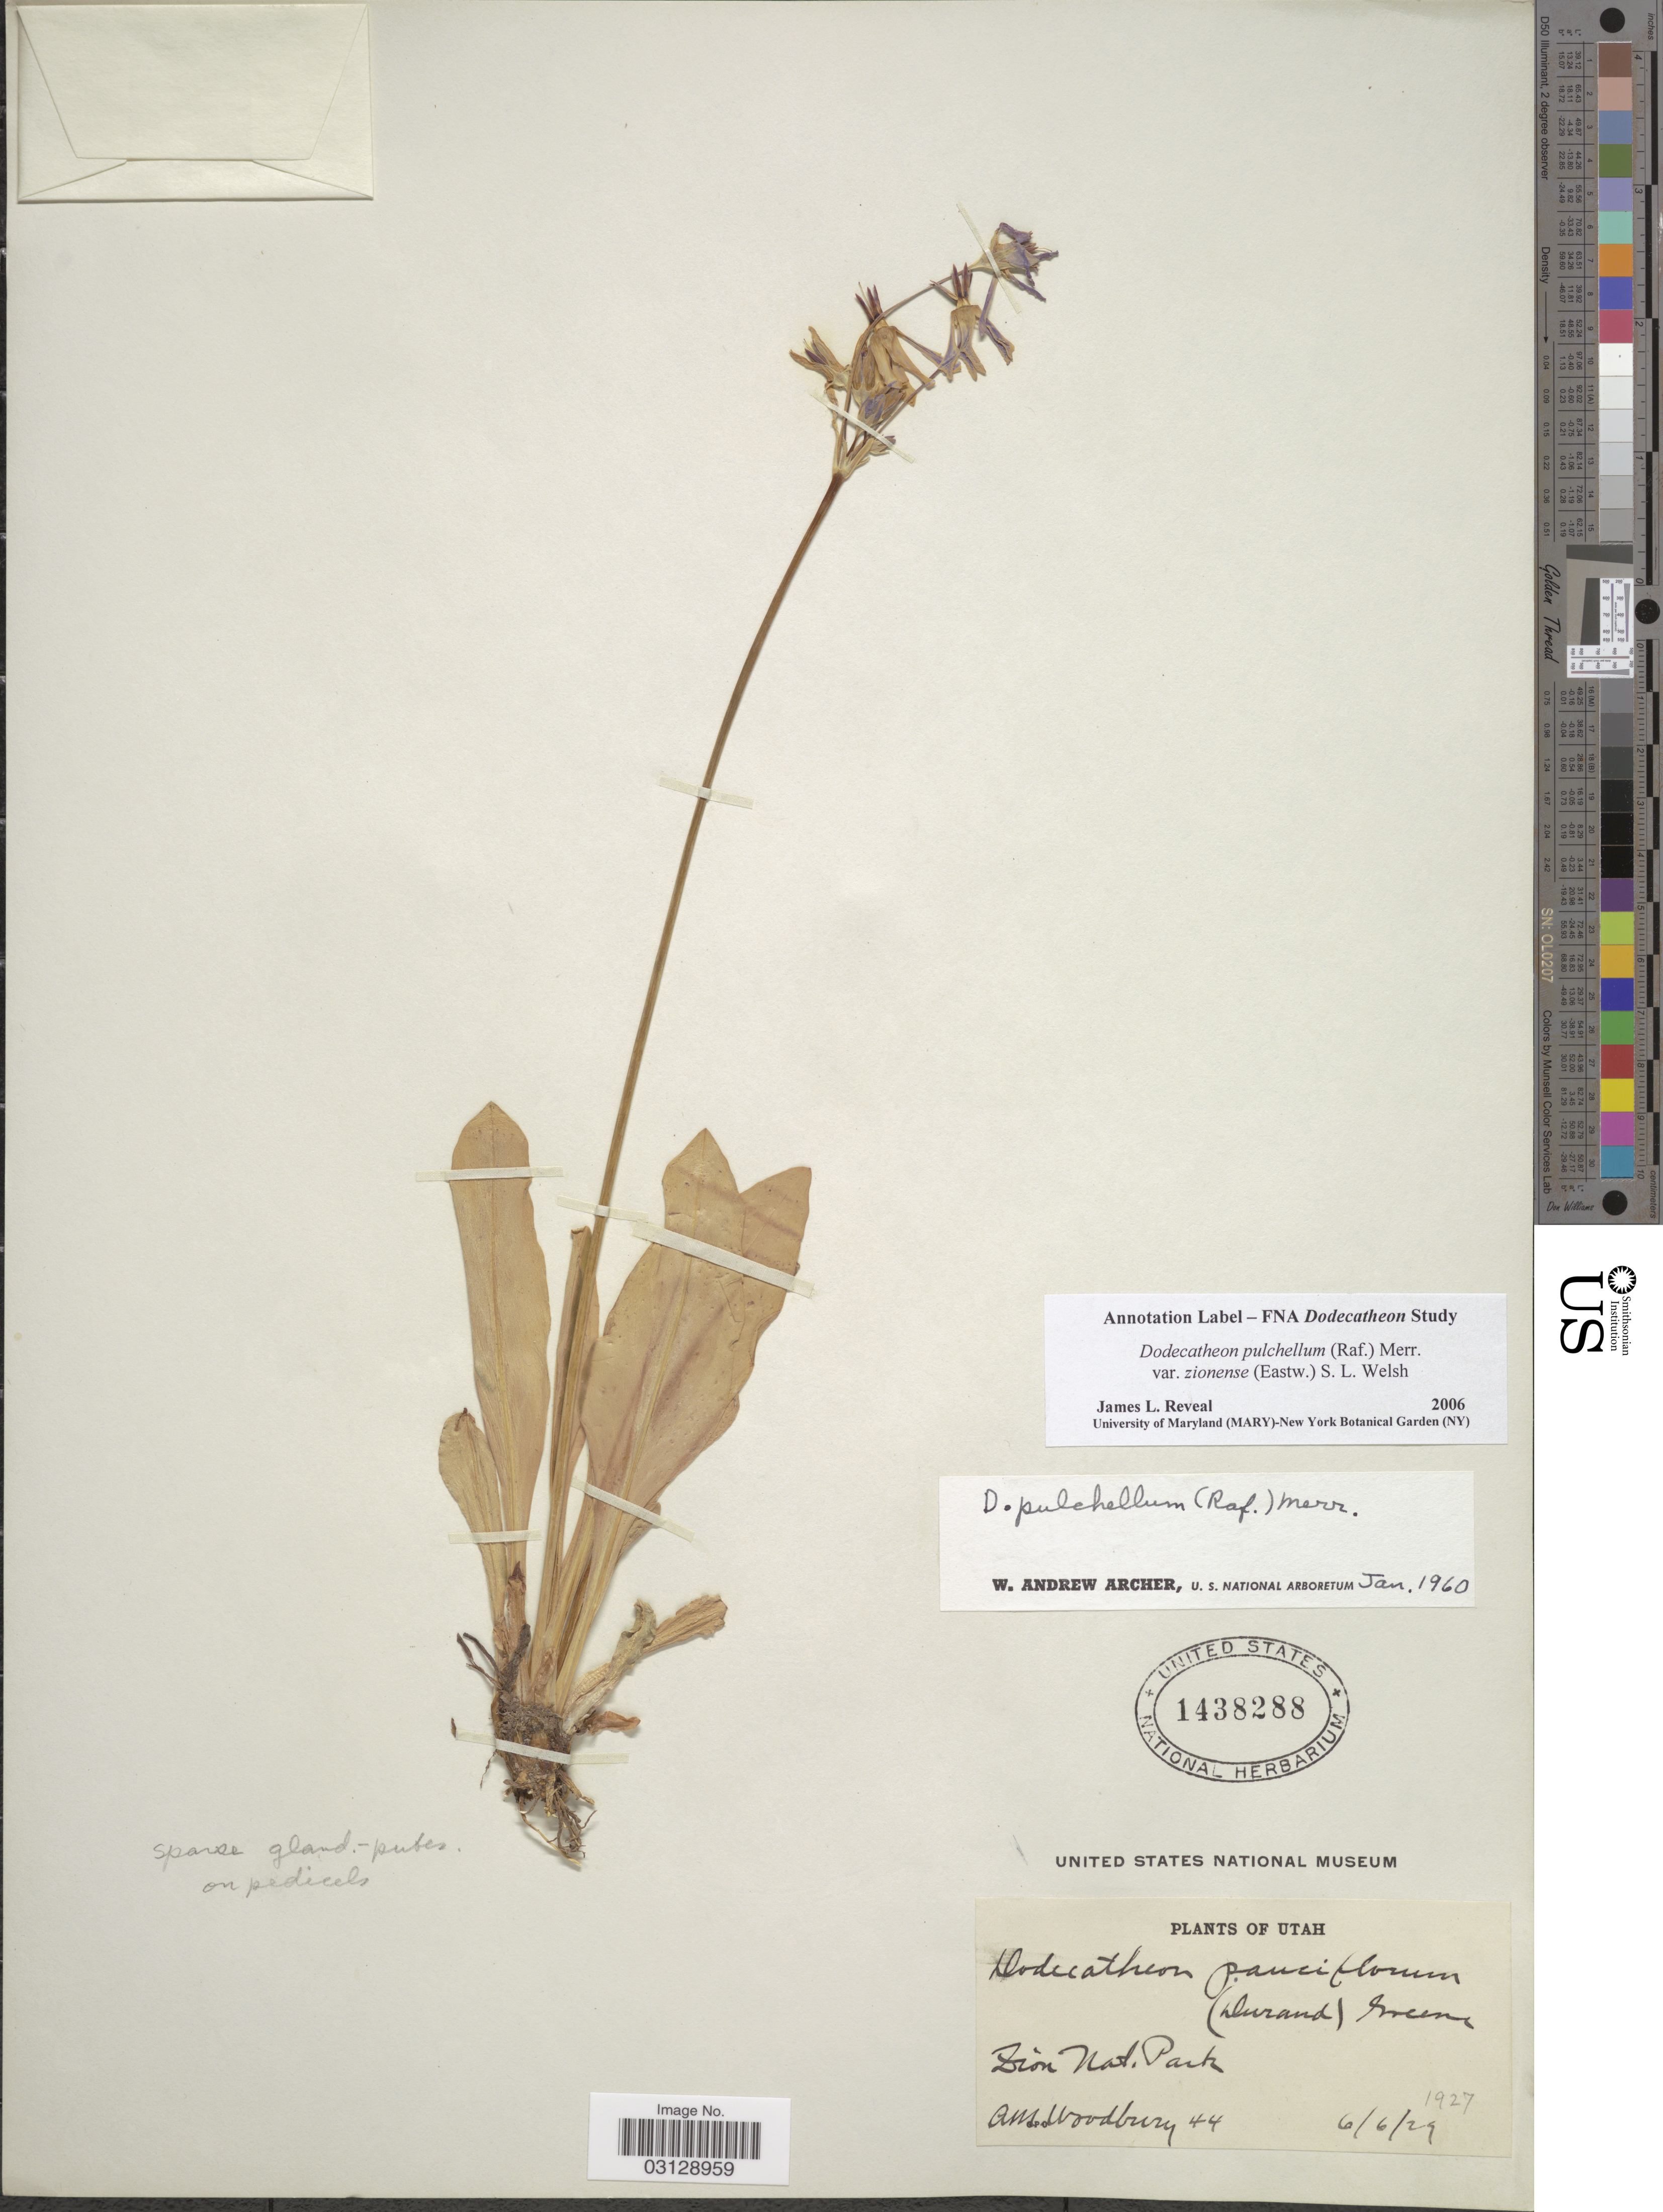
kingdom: Plantae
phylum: Tracheophyta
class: Magnoliopsida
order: Ericales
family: Primulaceae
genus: Dodecatheon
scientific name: Dodecatheon pulchellum var. zionense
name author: (Eastw.) Welsh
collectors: A. M. Woodbury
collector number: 44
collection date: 1927-06-06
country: United States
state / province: Utah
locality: Zion Nat. Park.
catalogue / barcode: US 1438288